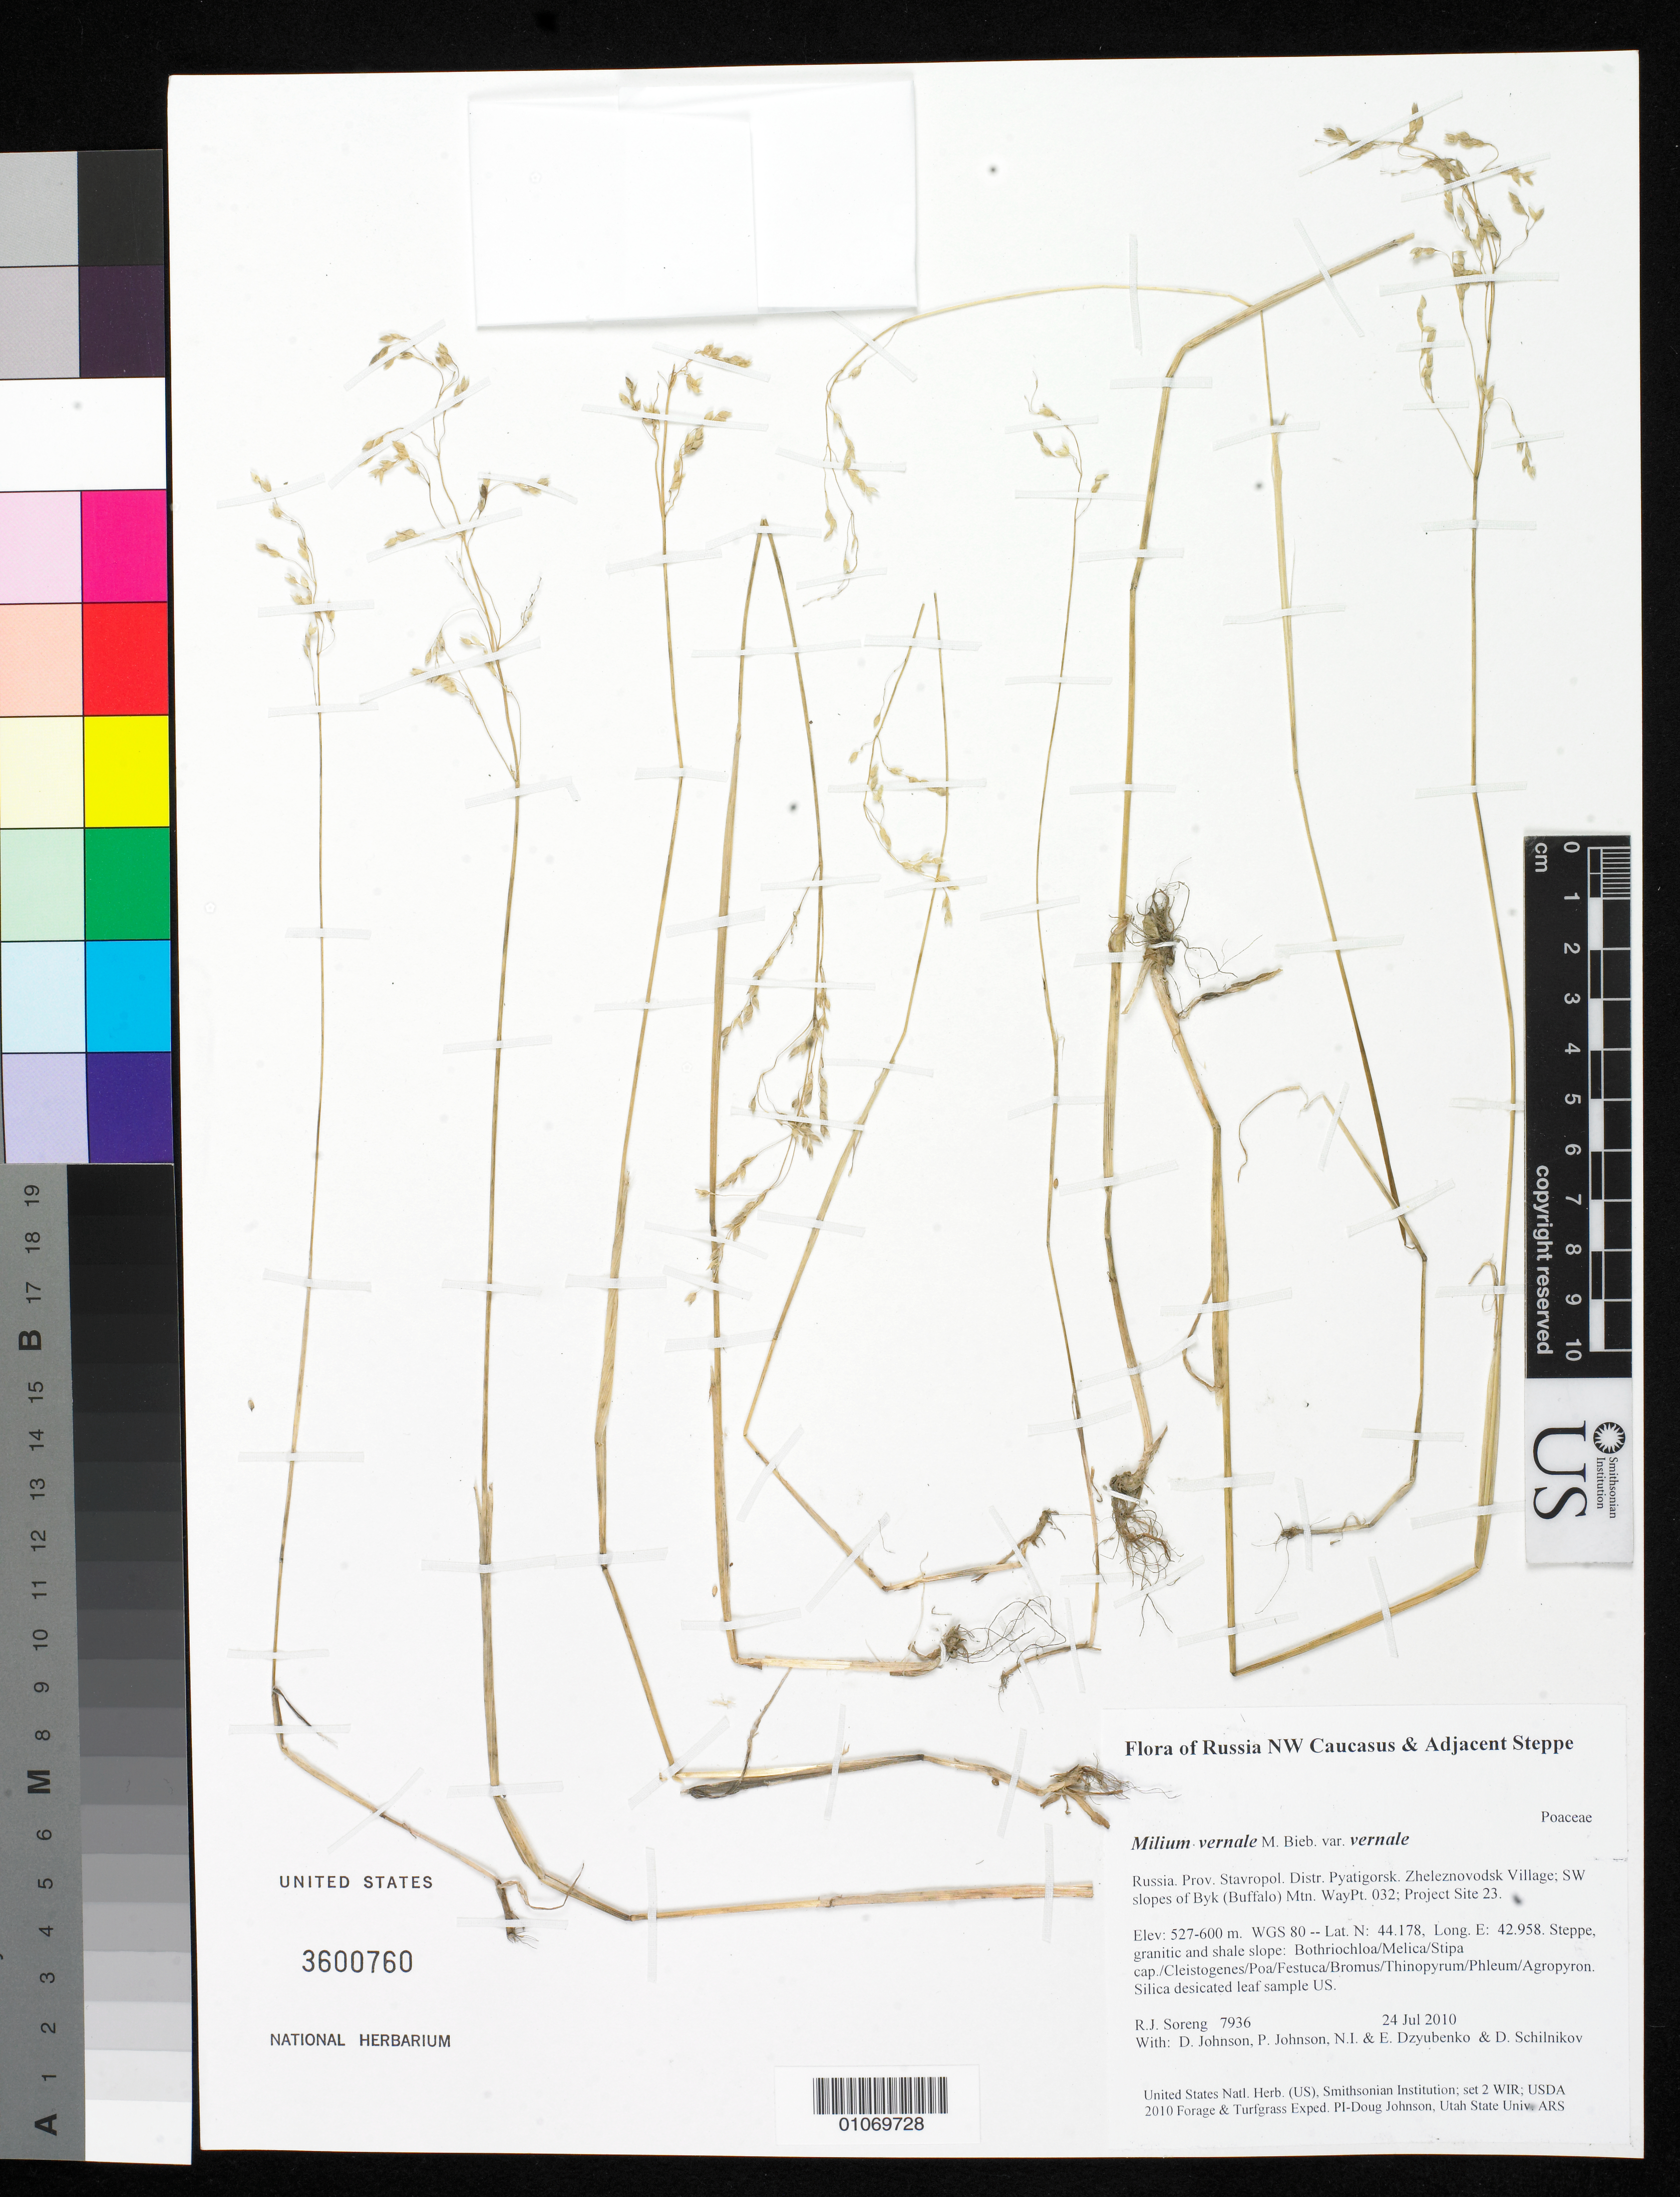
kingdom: Plantae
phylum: Tracheophyta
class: Liliopsida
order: Poales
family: Poaceae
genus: Milium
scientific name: Milium vernale var. vernale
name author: M. Bieb.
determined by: Soreng, Robert J., Research Associate (BOT), Smithsonian Institution - National Museum of Natural History (UNITED STATES)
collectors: R. J. Soreng, D. Johnson, P. Johnson, N. Dzyubenko, E. Dzyubenko & D. Schilnikov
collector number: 7936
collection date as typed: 24 Jul 2010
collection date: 2010-07-24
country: Russian Federation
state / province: Stavropol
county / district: Pyatigorsk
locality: Zheleznovodsk Village; SW slopes of Byk (Buffalo) Mtn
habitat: Steppe, granitic and shale slope: Bothriochloa/Melica/Stipa cap./Cleistogenes/Poa/Festuca/Bromus/Thinopyrum/Phleum/Agropyron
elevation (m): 527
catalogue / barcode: US 3600760